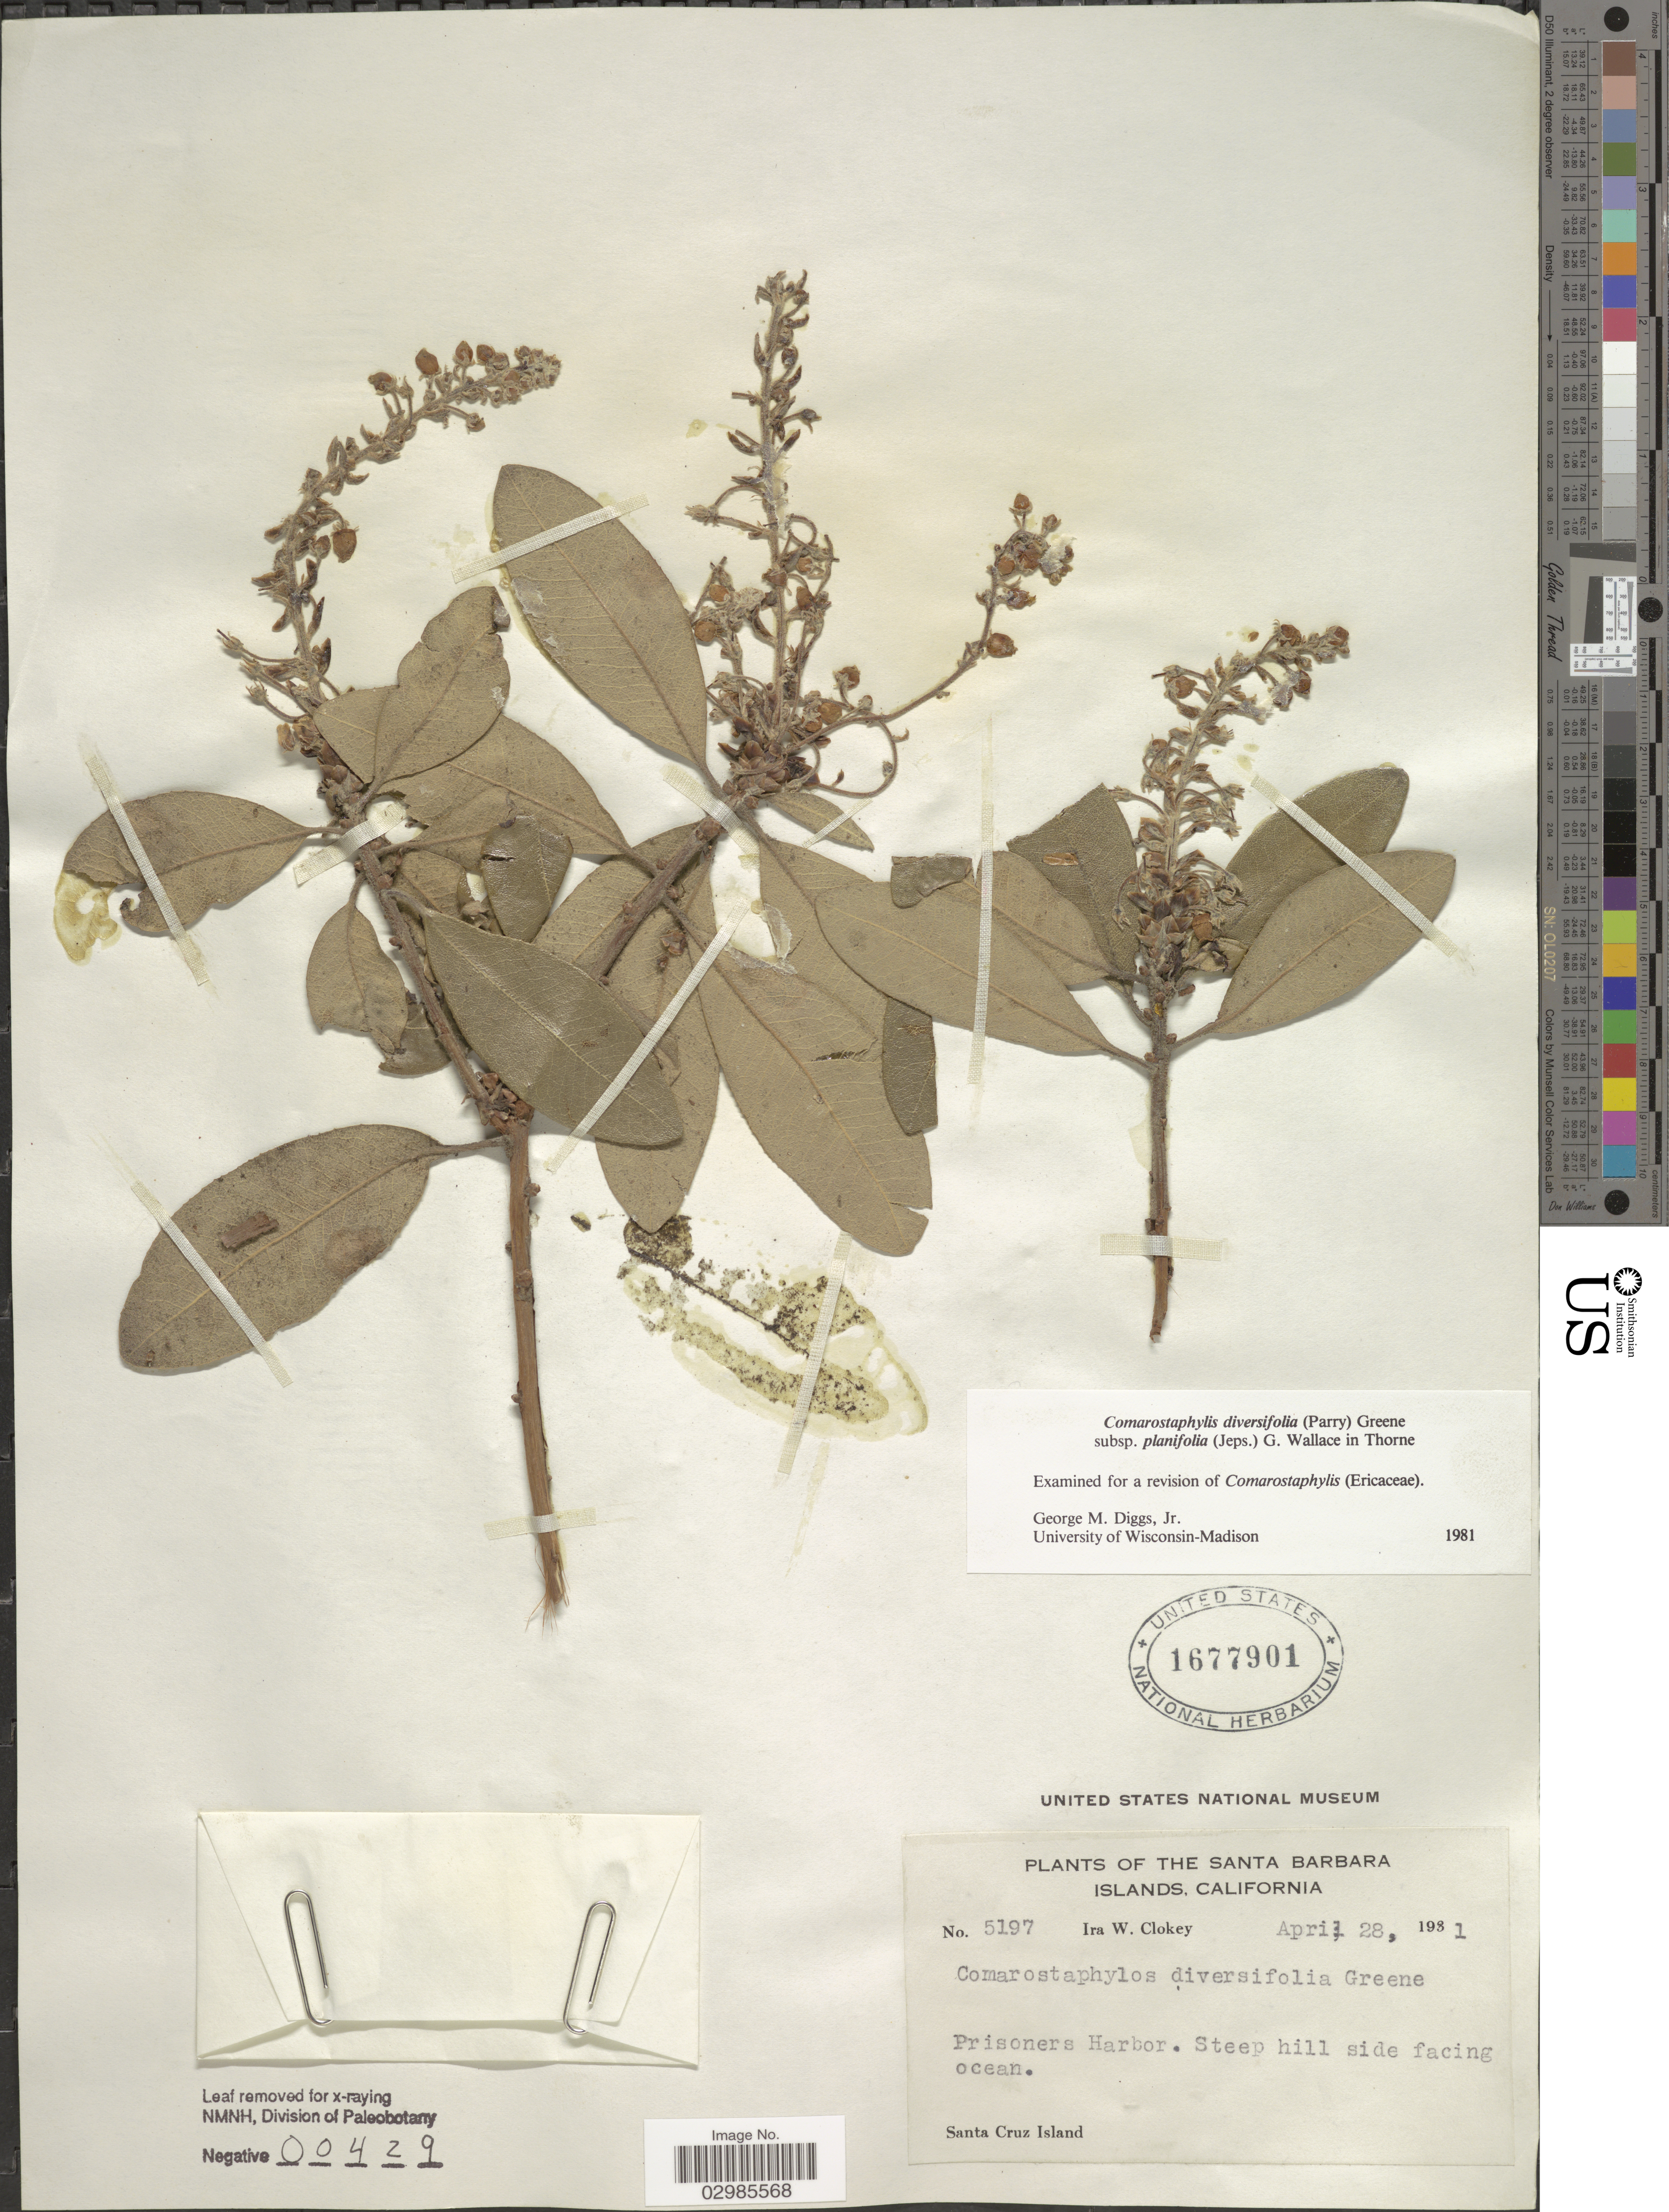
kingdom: Plantae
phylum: Tracheophyta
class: Magnoliopsida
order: Ericales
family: Ericaceae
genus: Comarostaphylis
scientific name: Comarostaphylis diversifolia subsp. planifolia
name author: (Jeps.) G.D. Wallace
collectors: I. W. Clokey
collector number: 5197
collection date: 1931-04-28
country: United States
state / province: California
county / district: Santa Barbara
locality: The Santa Barbara Islands, Prisoners Harbor, Steep hill side facing ocean, Santa Cruz Island.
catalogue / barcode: US 1677901